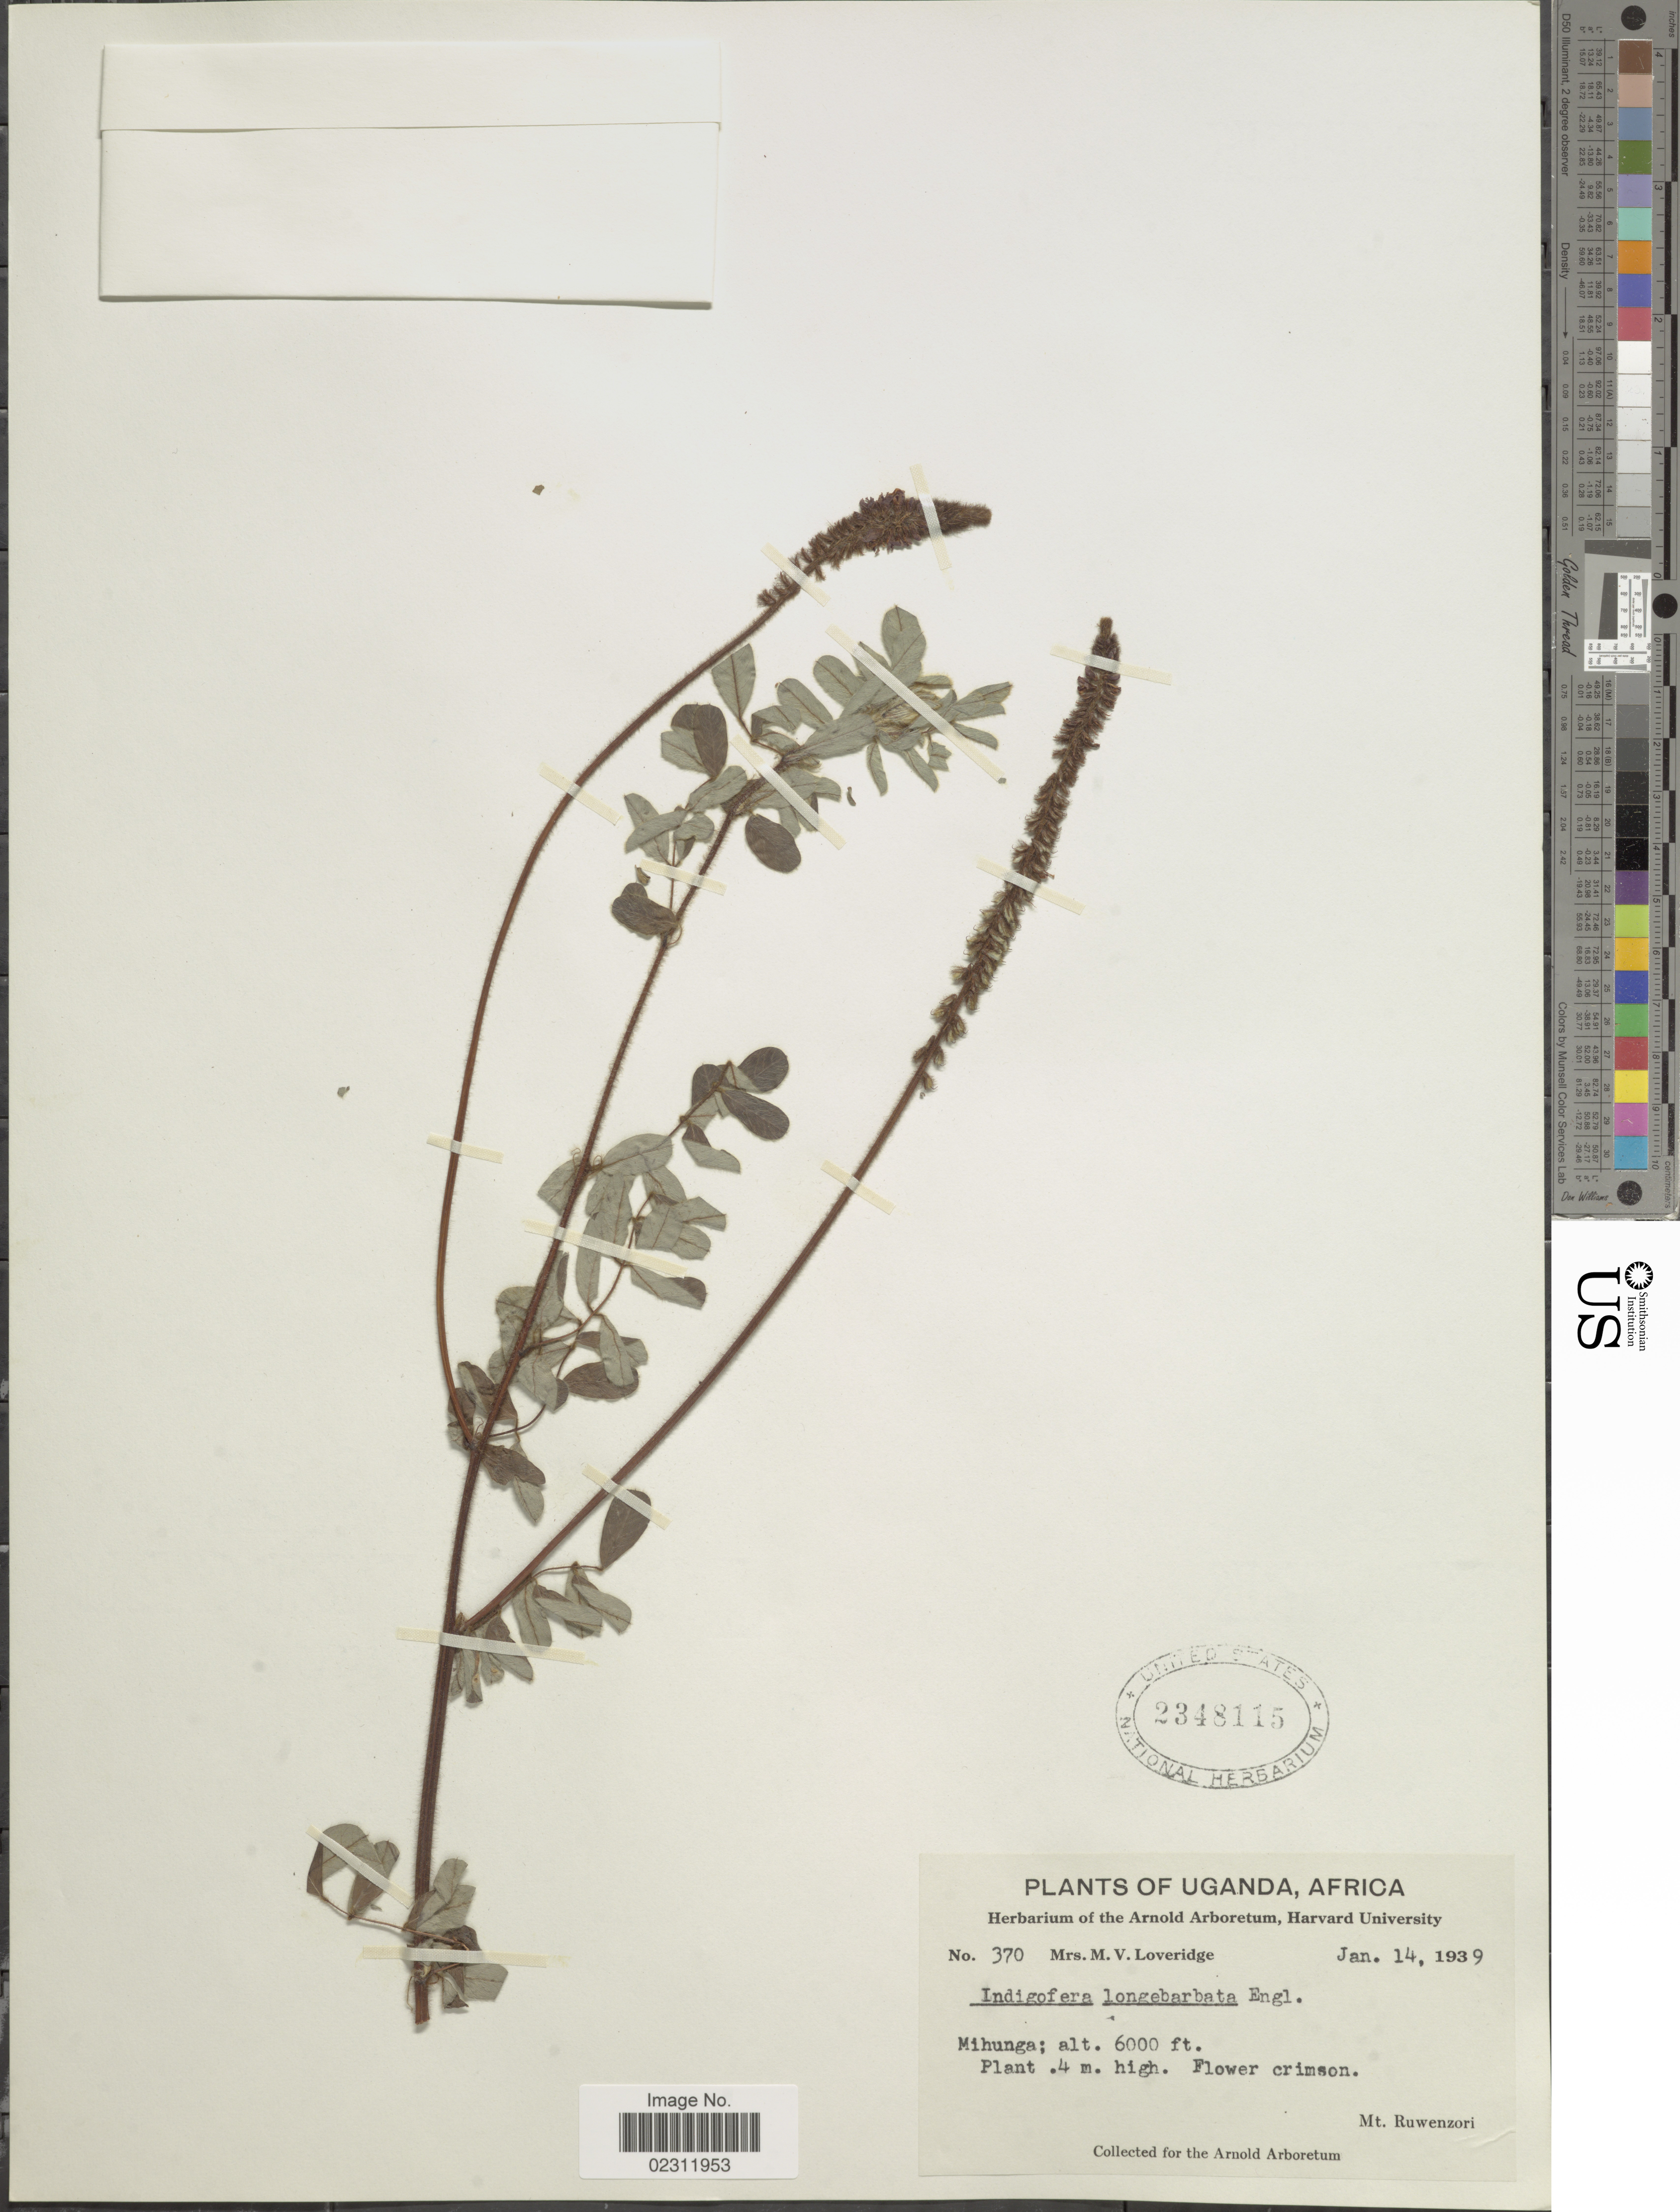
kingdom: Plantae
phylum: Tracheophyta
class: Magnoliopsida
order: Fabales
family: Fabaceae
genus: Indigofera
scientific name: Indigofera longibarbata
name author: Engl.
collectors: M. Loveridge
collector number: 370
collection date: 1939-01-14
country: Uganda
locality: Mihunga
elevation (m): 1829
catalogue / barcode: US 2348115